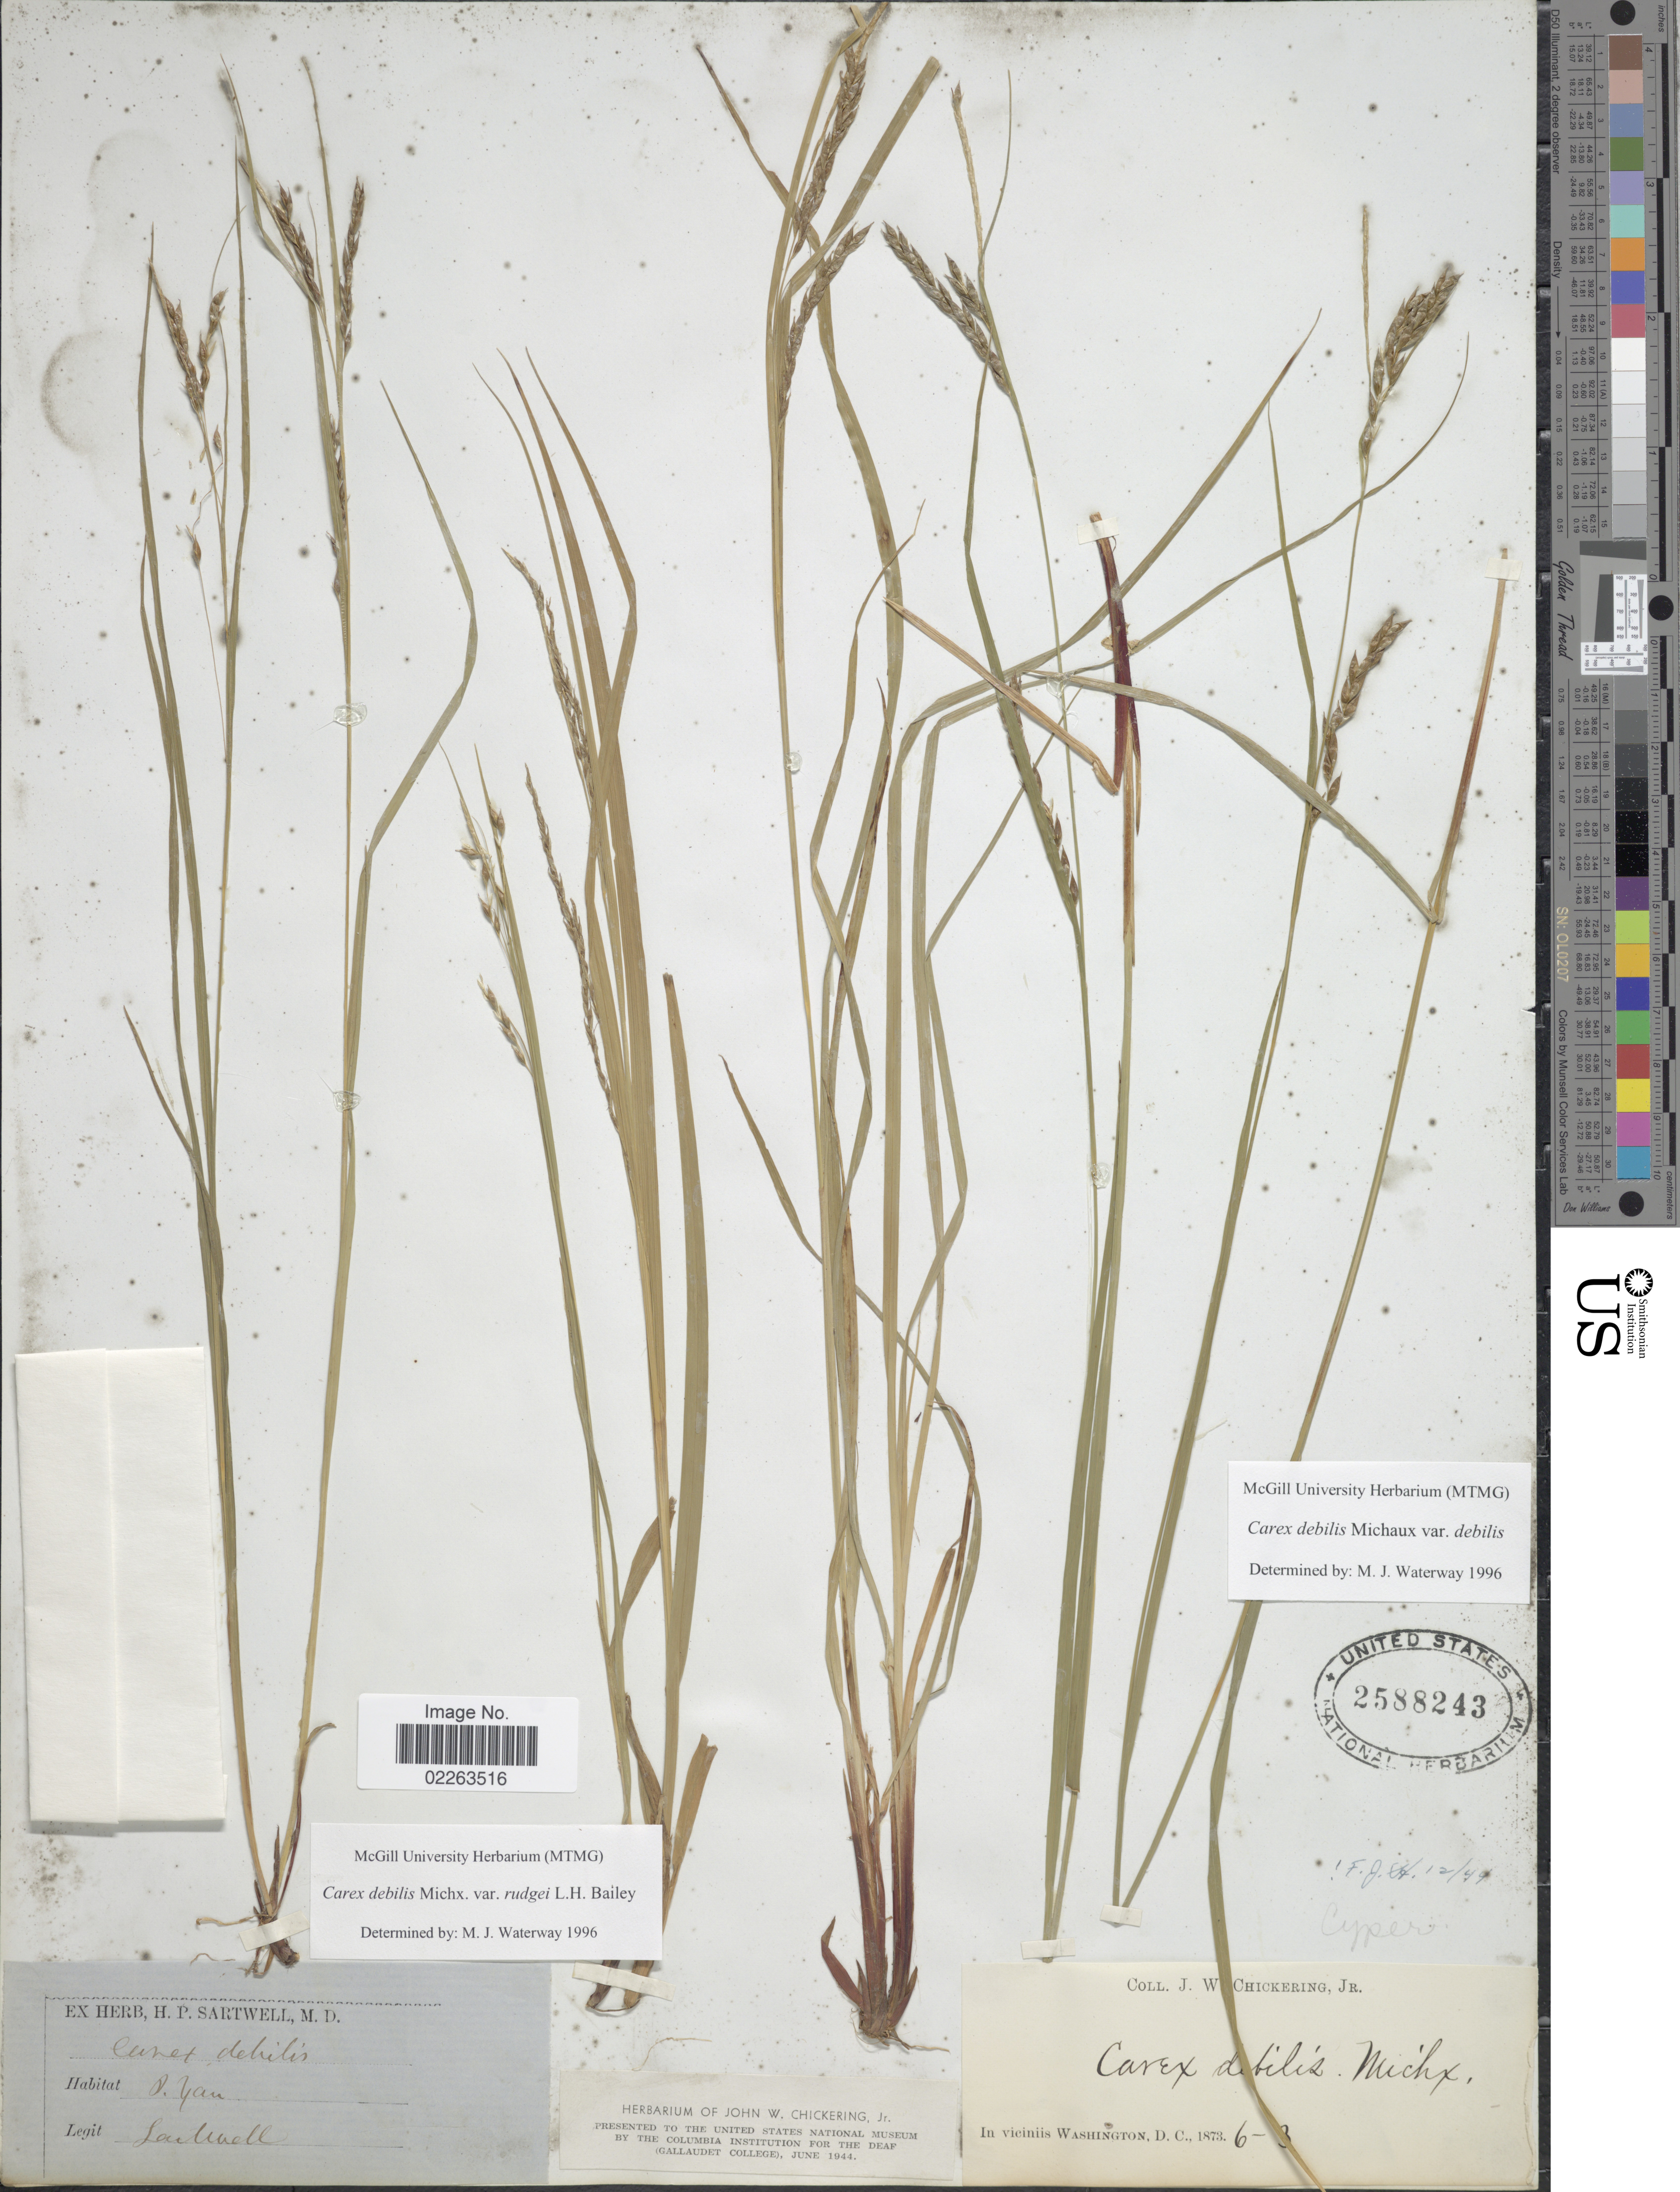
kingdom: Plantae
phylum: Tracheophyta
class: Liliopsida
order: Poales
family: Cyperaceae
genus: Carex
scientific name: Carex debilis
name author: Michx.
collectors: J. Lunell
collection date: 1873-06-03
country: United States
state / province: New York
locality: P. Yan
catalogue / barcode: US 2588243